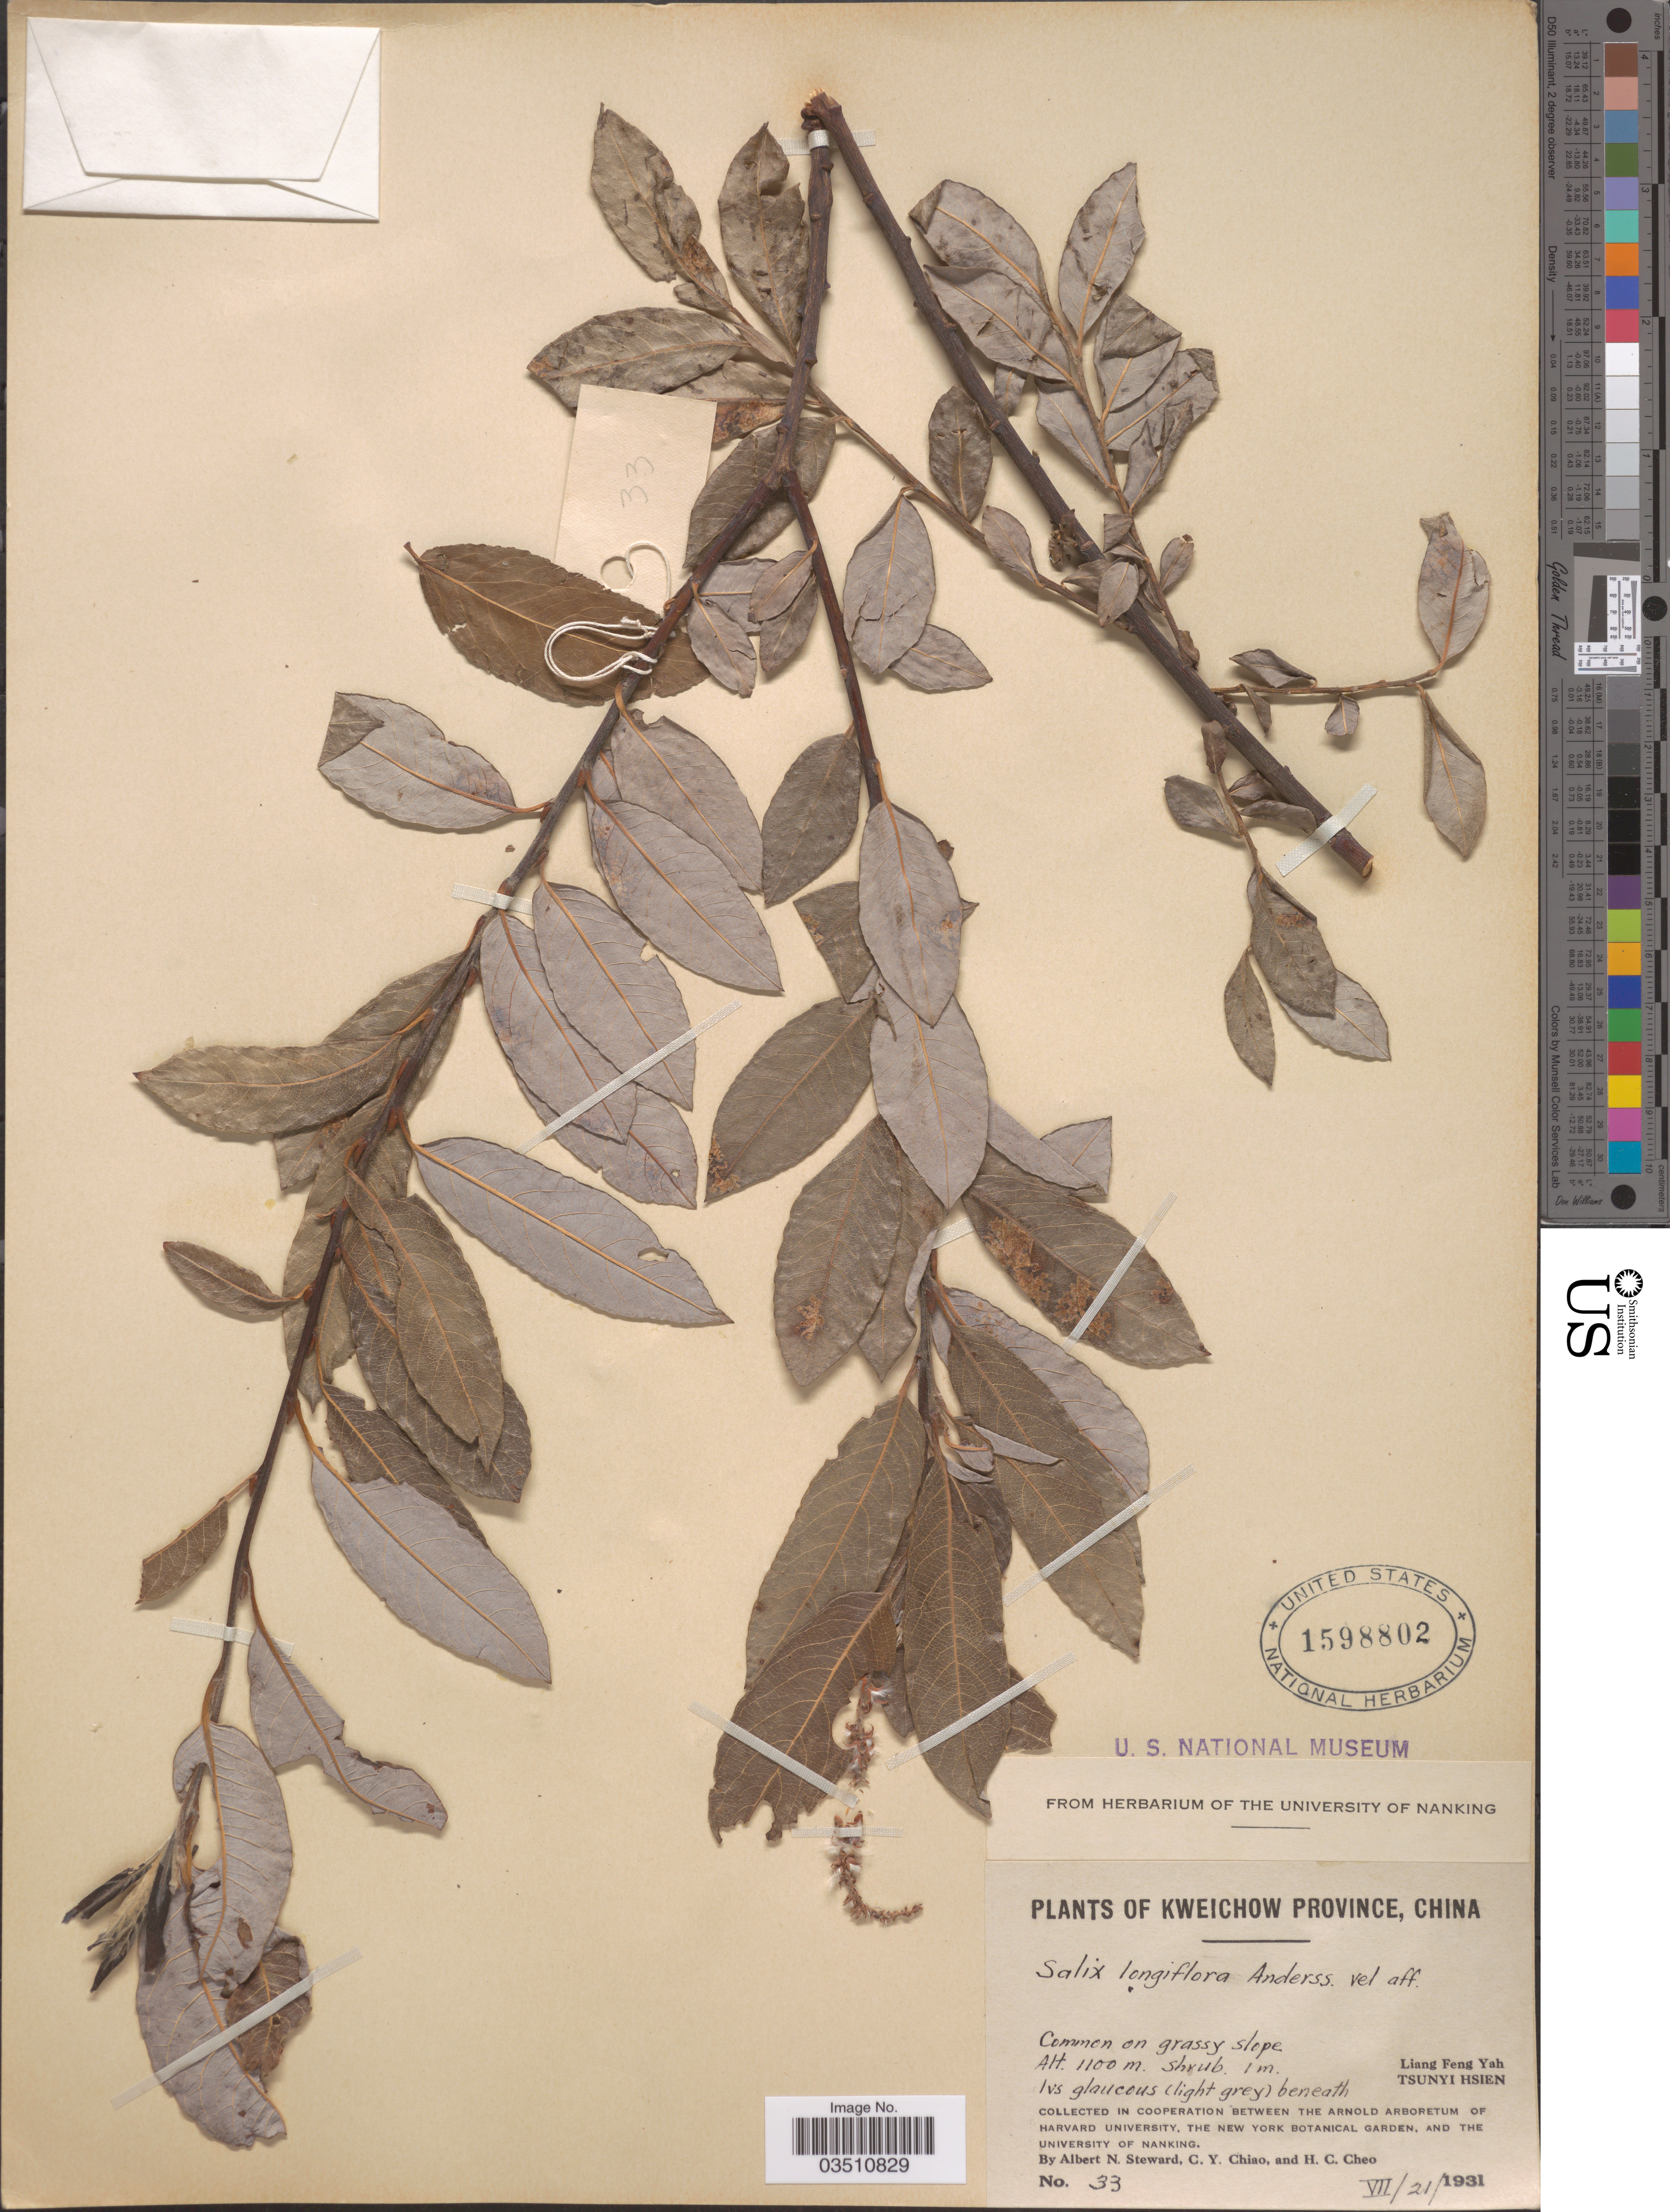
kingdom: Plantae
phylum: Tracheophyta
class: Magnoliopsida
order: Malpighiales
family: Salicaceae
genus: Salix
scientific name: Salix longiflora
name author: Andersson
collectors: A. N. Steward, C. Y. Chiao & H. Cheo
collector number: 33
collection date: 1931-07-21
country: China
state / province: Guizhou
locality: Kweichow Province. Liang Feng Yah. Tsunyi Hsien.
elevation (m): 1100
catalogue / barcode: US 1598802